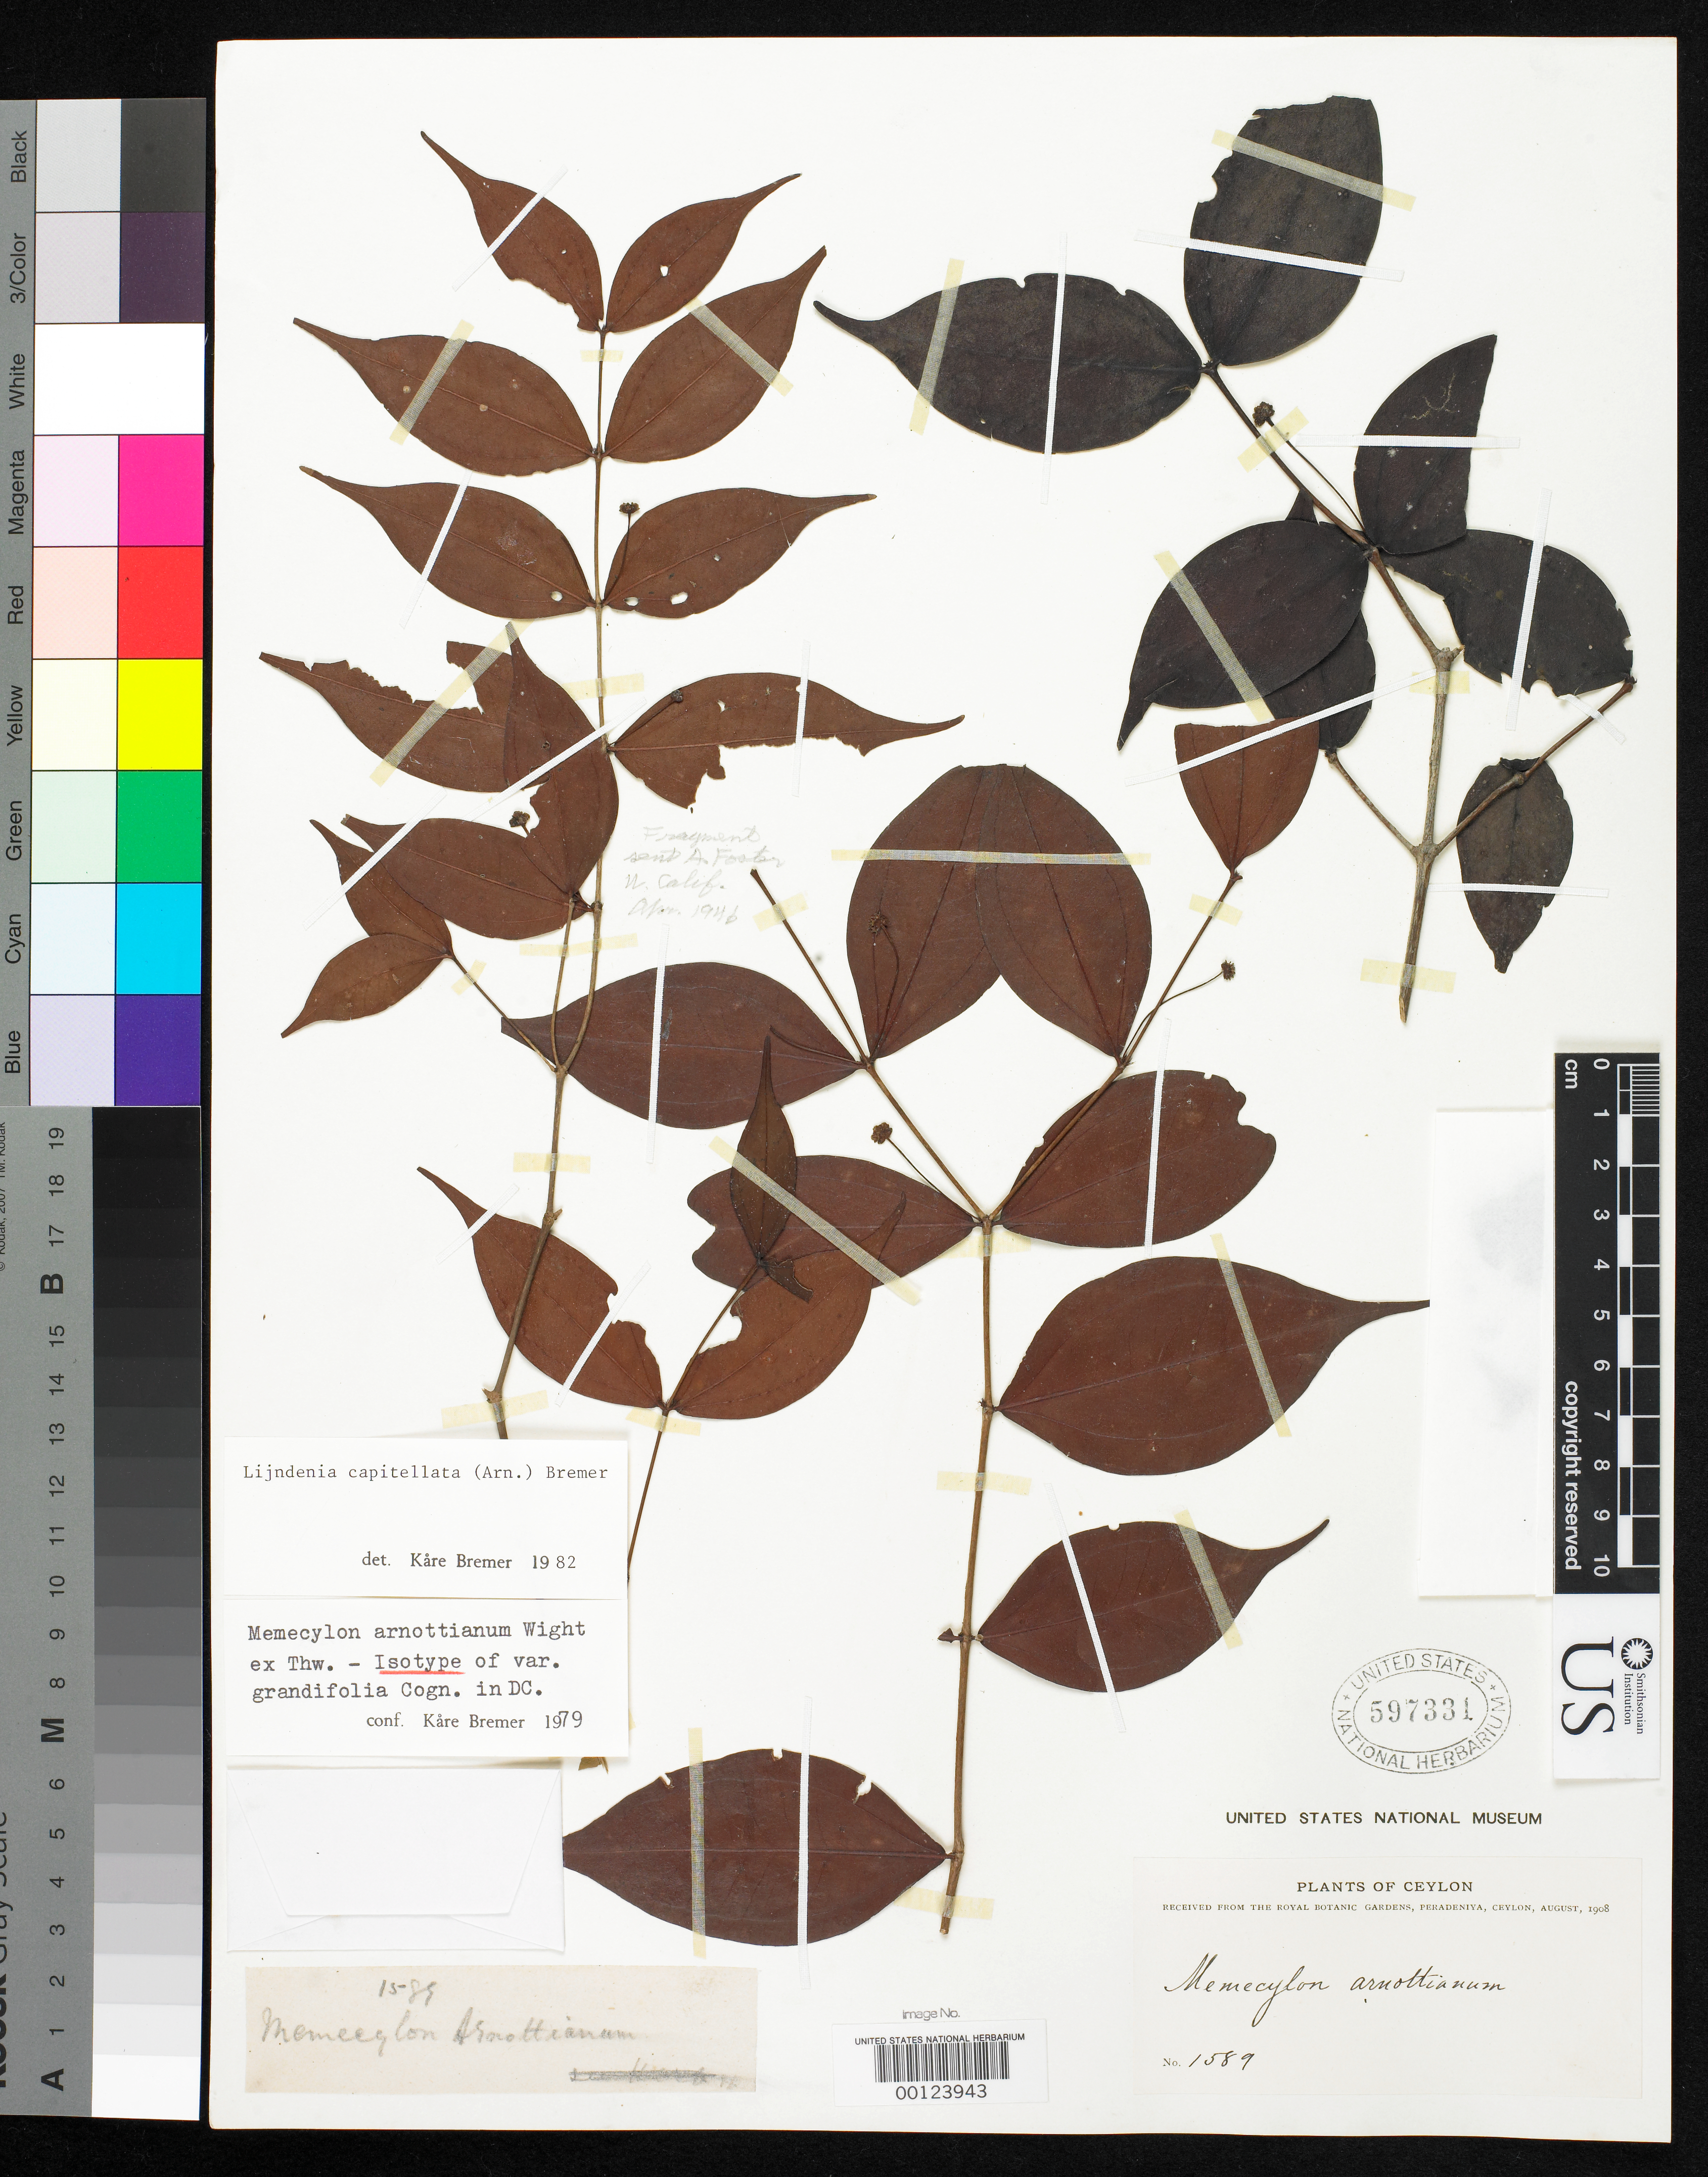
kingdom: Plantae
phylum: Tracheophyta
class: Magnoliopsida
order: Myrtales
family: Melastomataceae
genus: Memecylon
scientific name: Memecylon arnottianum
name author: Wight in Thwaites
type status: Type Fragment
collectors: G. H. K. Thwaites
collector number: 1589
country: Sri Lanka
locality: "Ceylon"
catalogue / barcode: US 597331